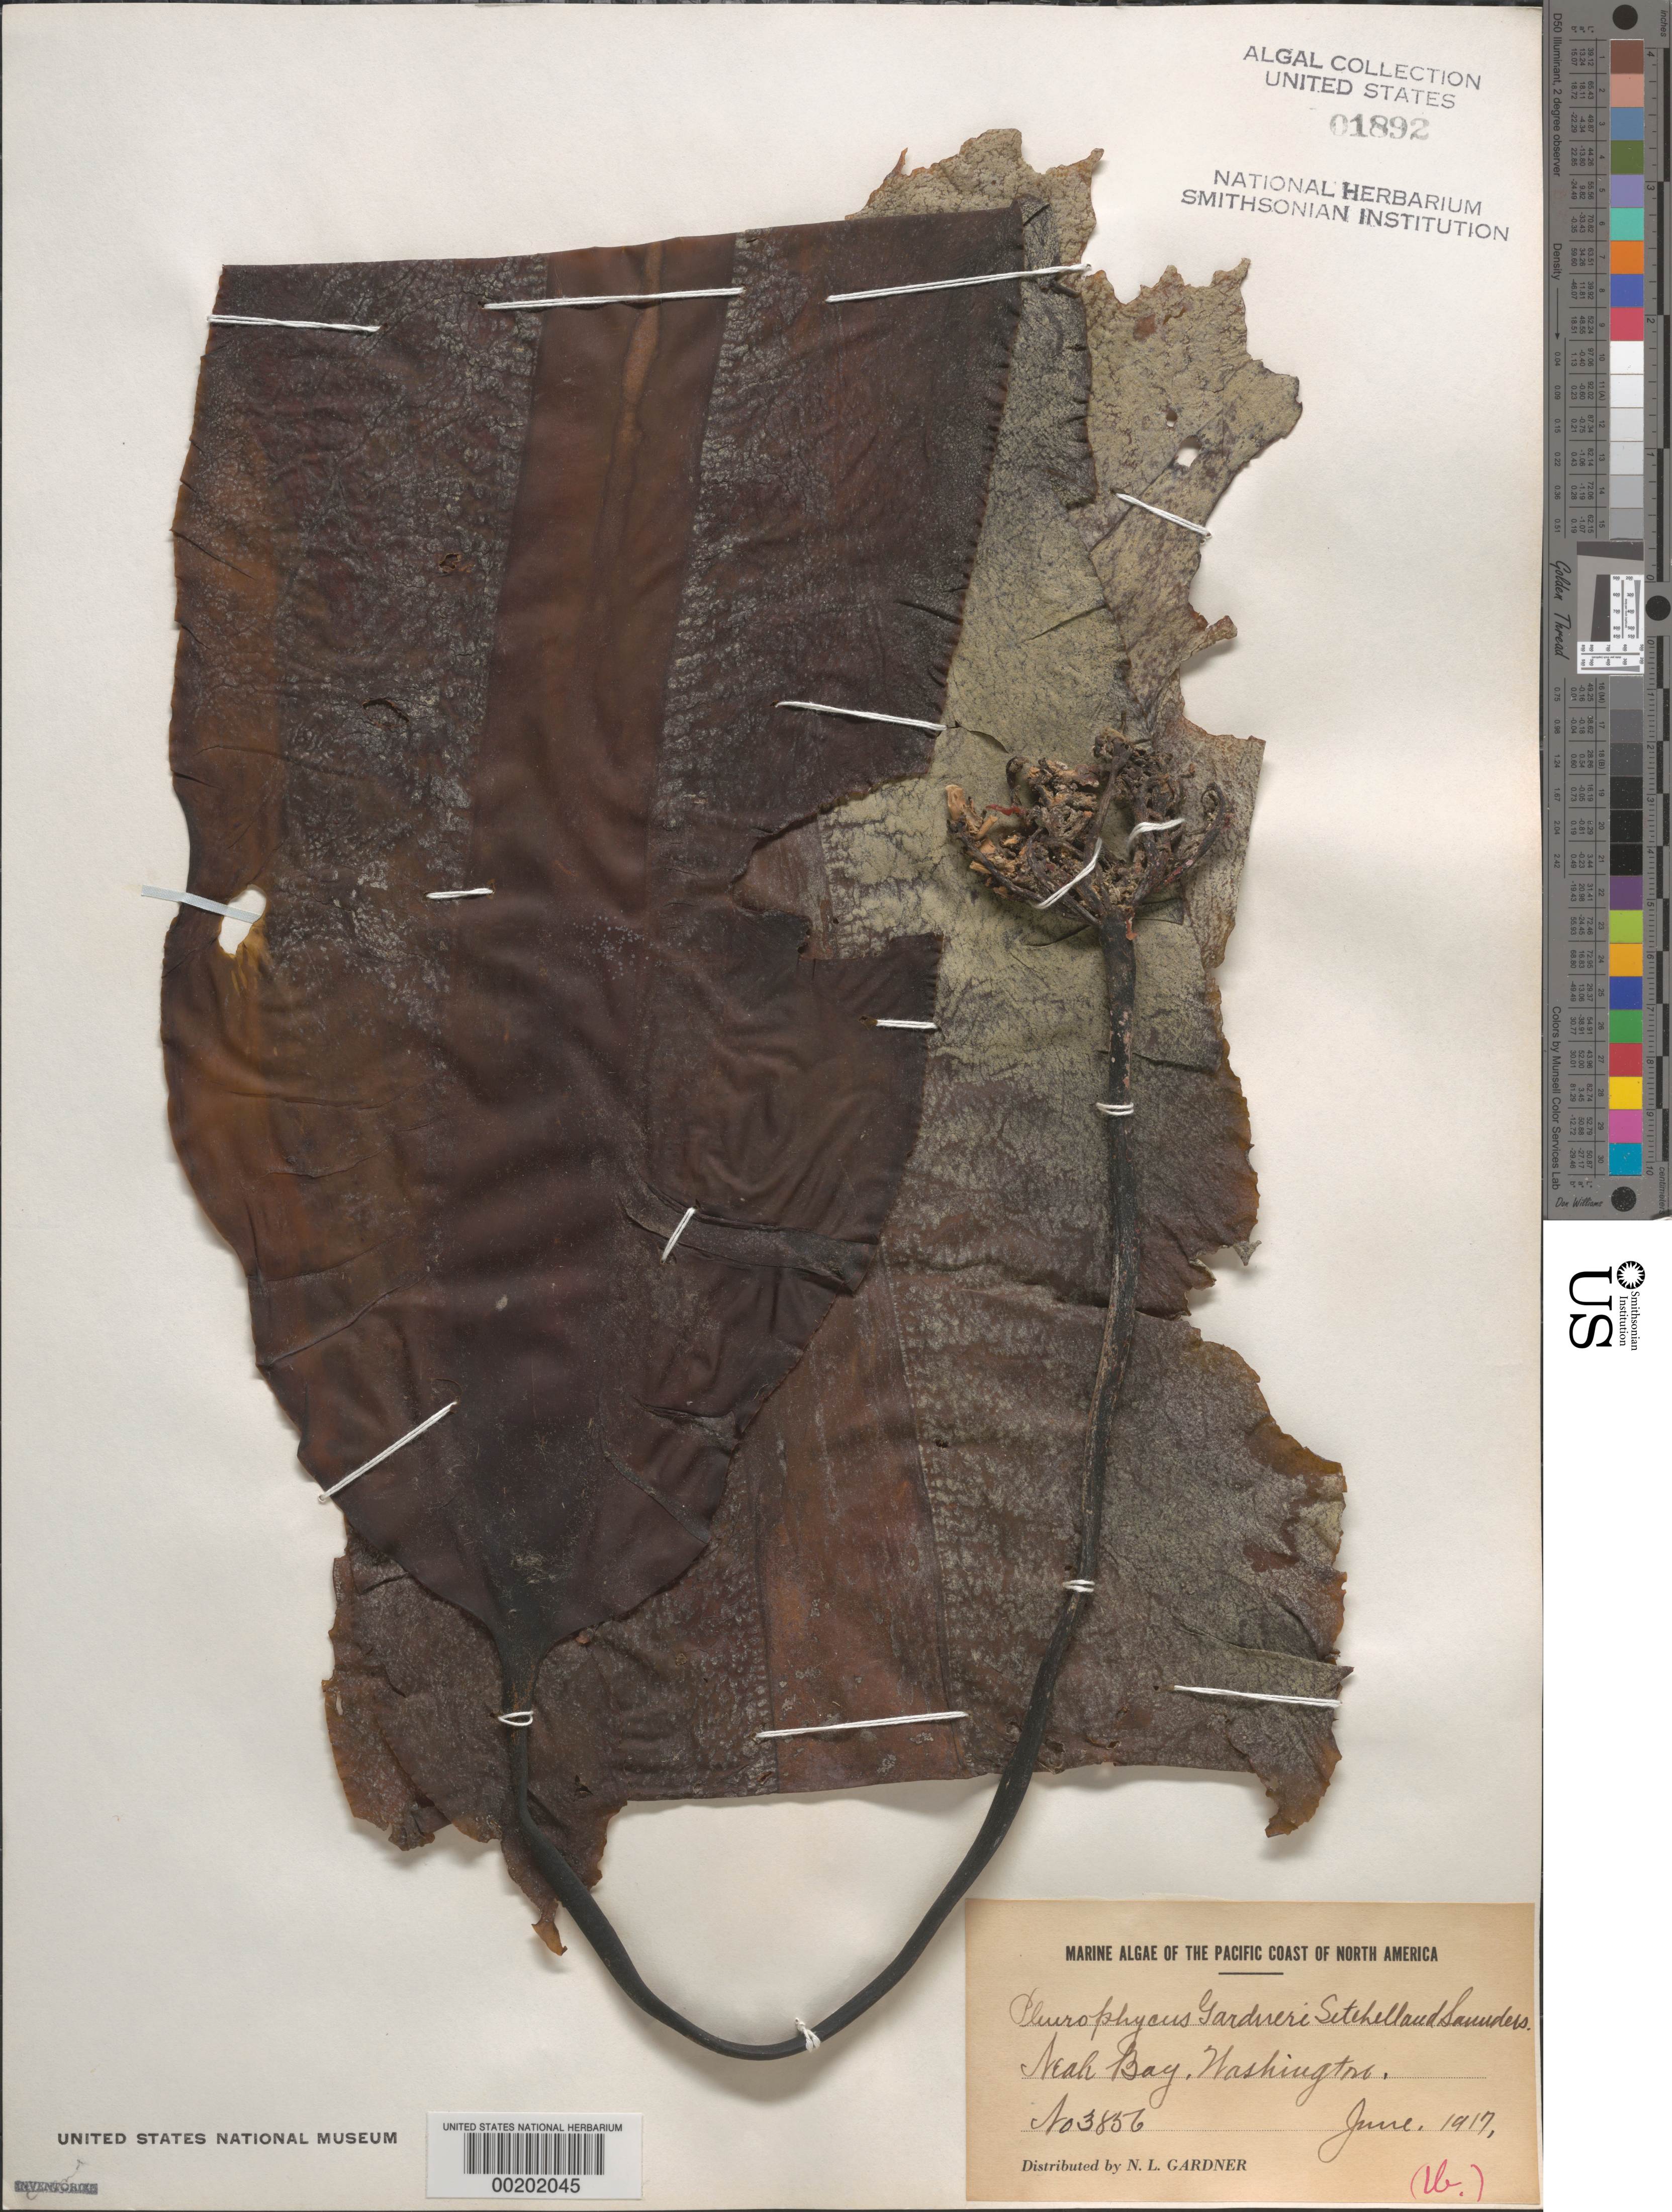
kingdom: Chromista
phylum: Ochrophyta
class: Phaeophyceae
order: Laminariales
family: Alariaceae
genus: Pleurophycus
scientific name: Pleurophycus gardneri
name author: Setch. & D.A. Saunders ex J. E. Tilden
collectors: N. Gardner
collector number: NLG 3856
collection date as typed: Jun 1917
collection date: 1917-06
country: United States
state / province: Washington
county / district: Clallam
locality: Neah Bay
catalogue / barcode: US 1892